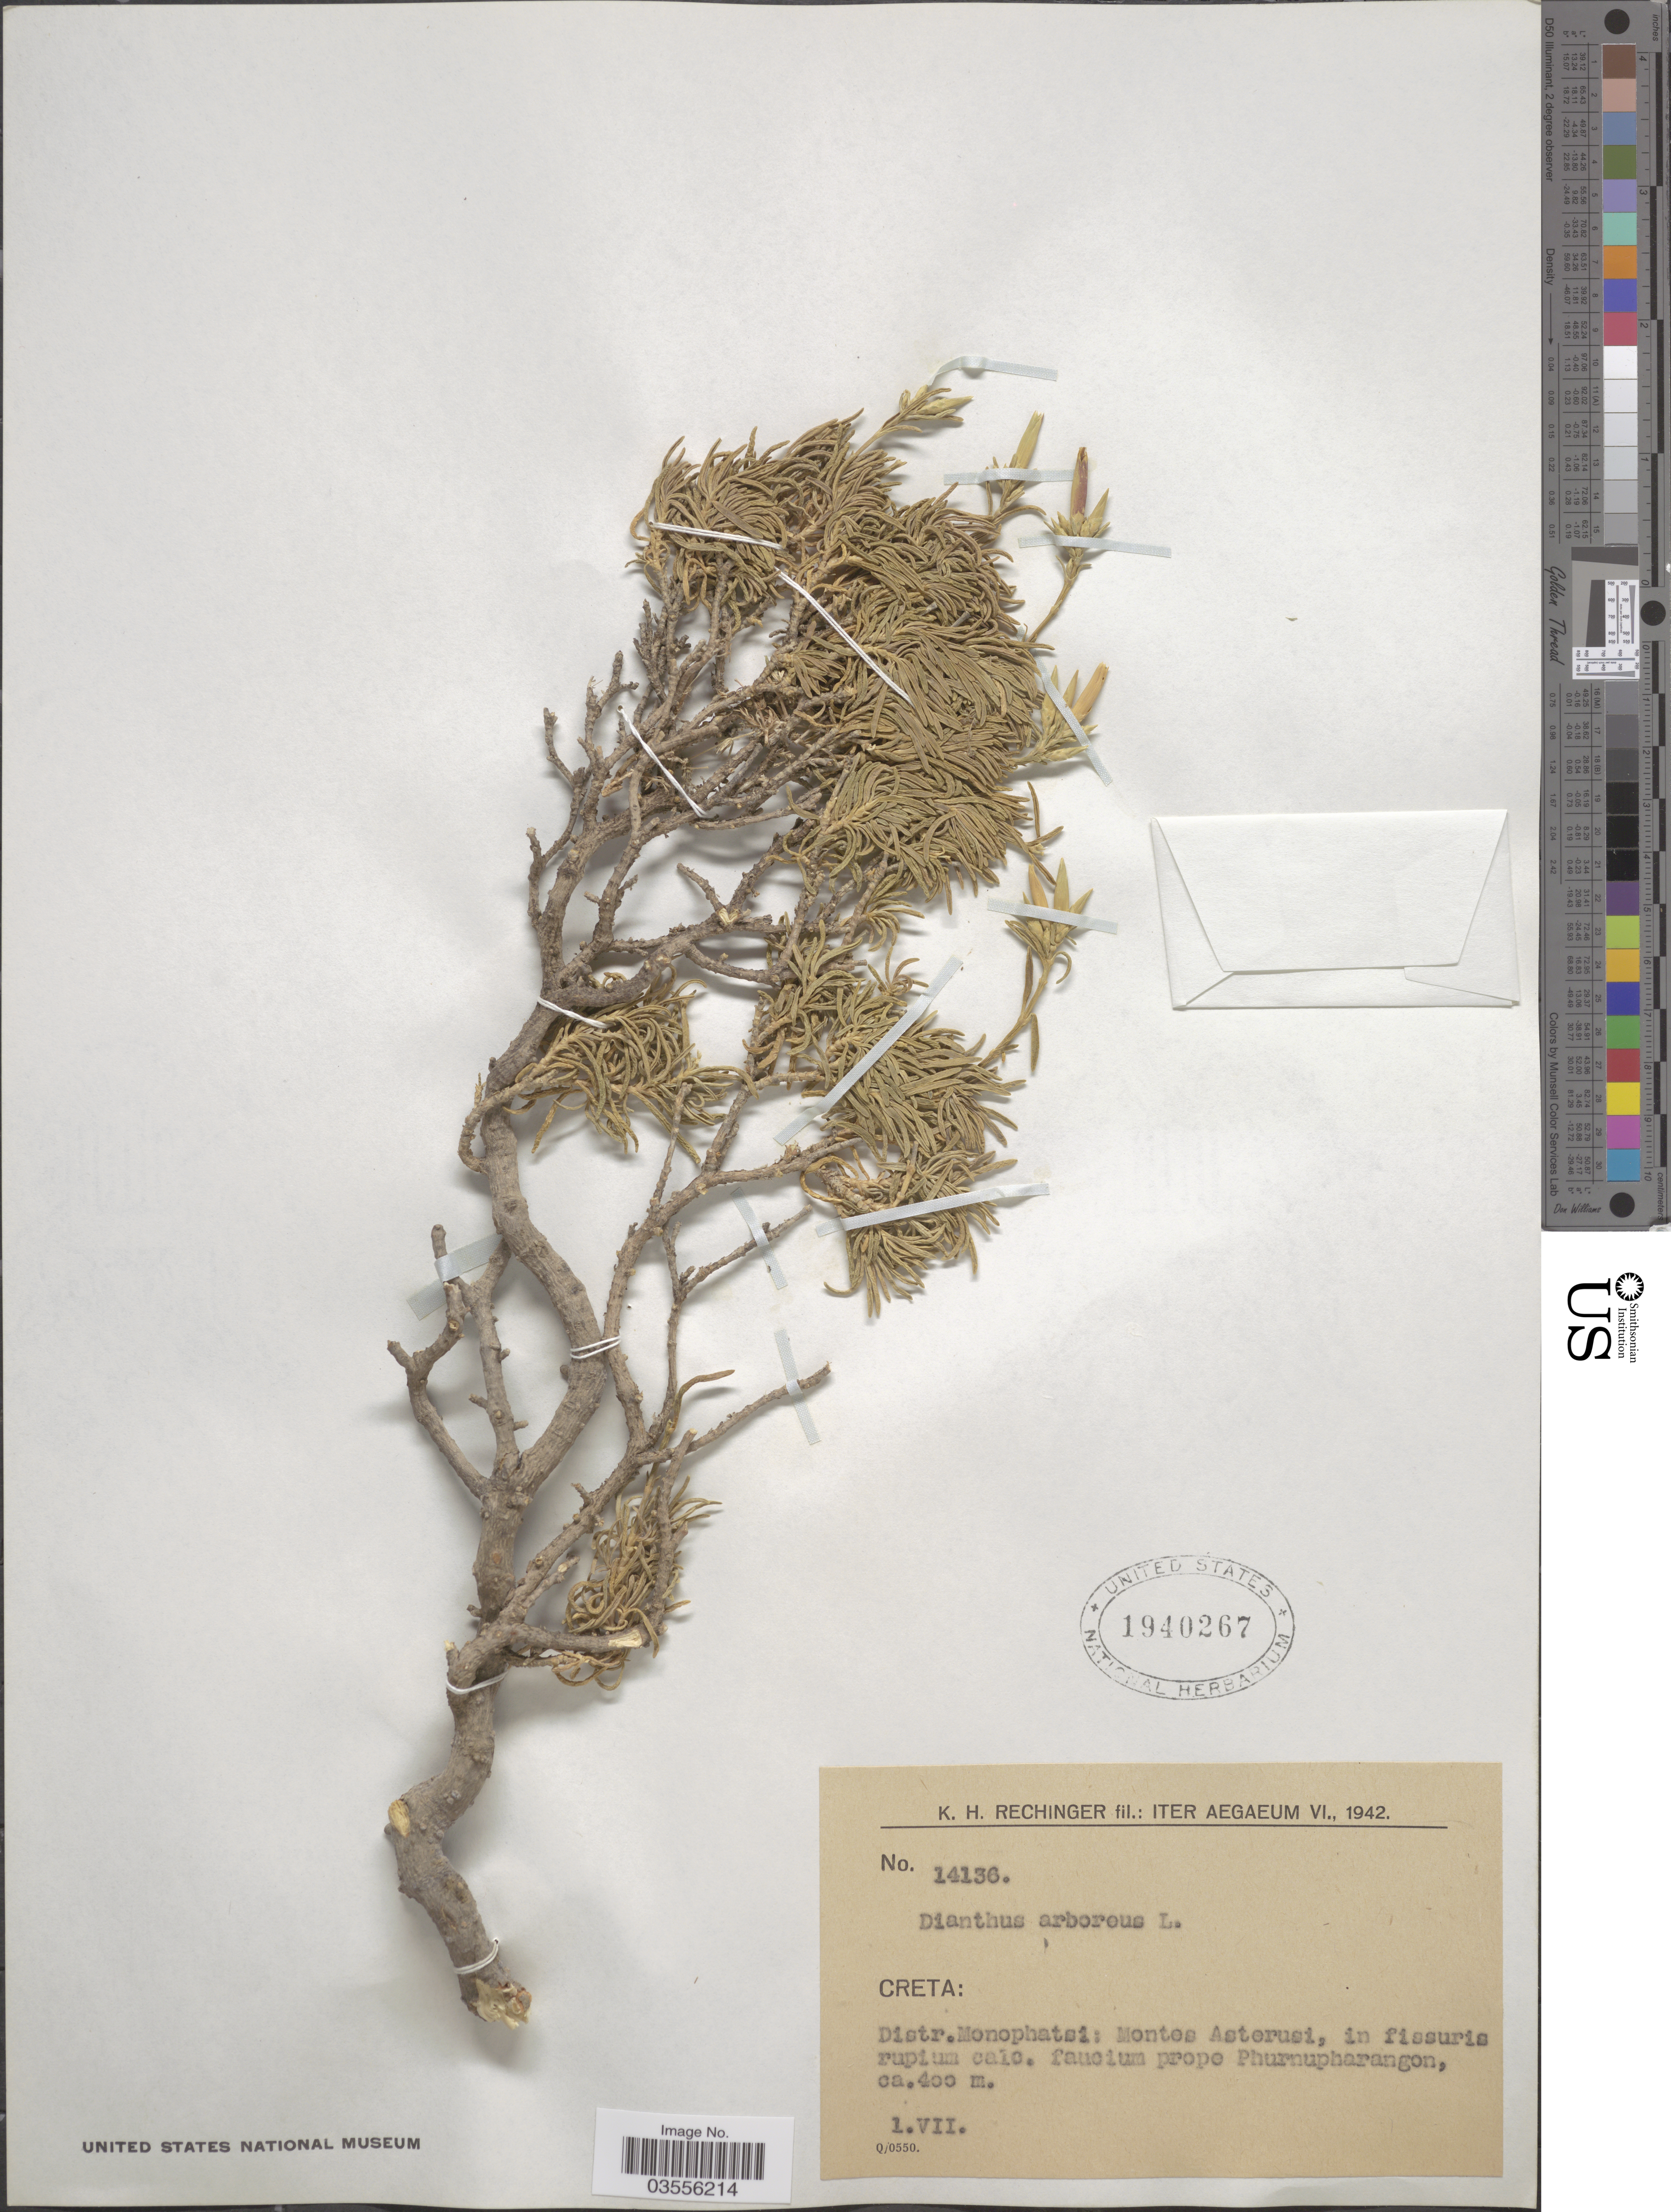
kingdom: Plantae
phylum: Tracheophyta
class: Magnoliopsida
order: Caryophyllales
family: Caryophyllaceae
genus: Dianthus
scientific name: Dianthus arboreus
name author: L.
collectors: K. H. Rechinger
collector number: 14136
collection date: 1942-07-01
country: Greece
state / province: Crete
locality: Aegaeum. Creta: Distr. Monophatsi; Montes Asterusi, in fissuris rupium calc. faucium prope Phurnupharangon.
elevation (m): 400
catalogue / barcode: US 1940267